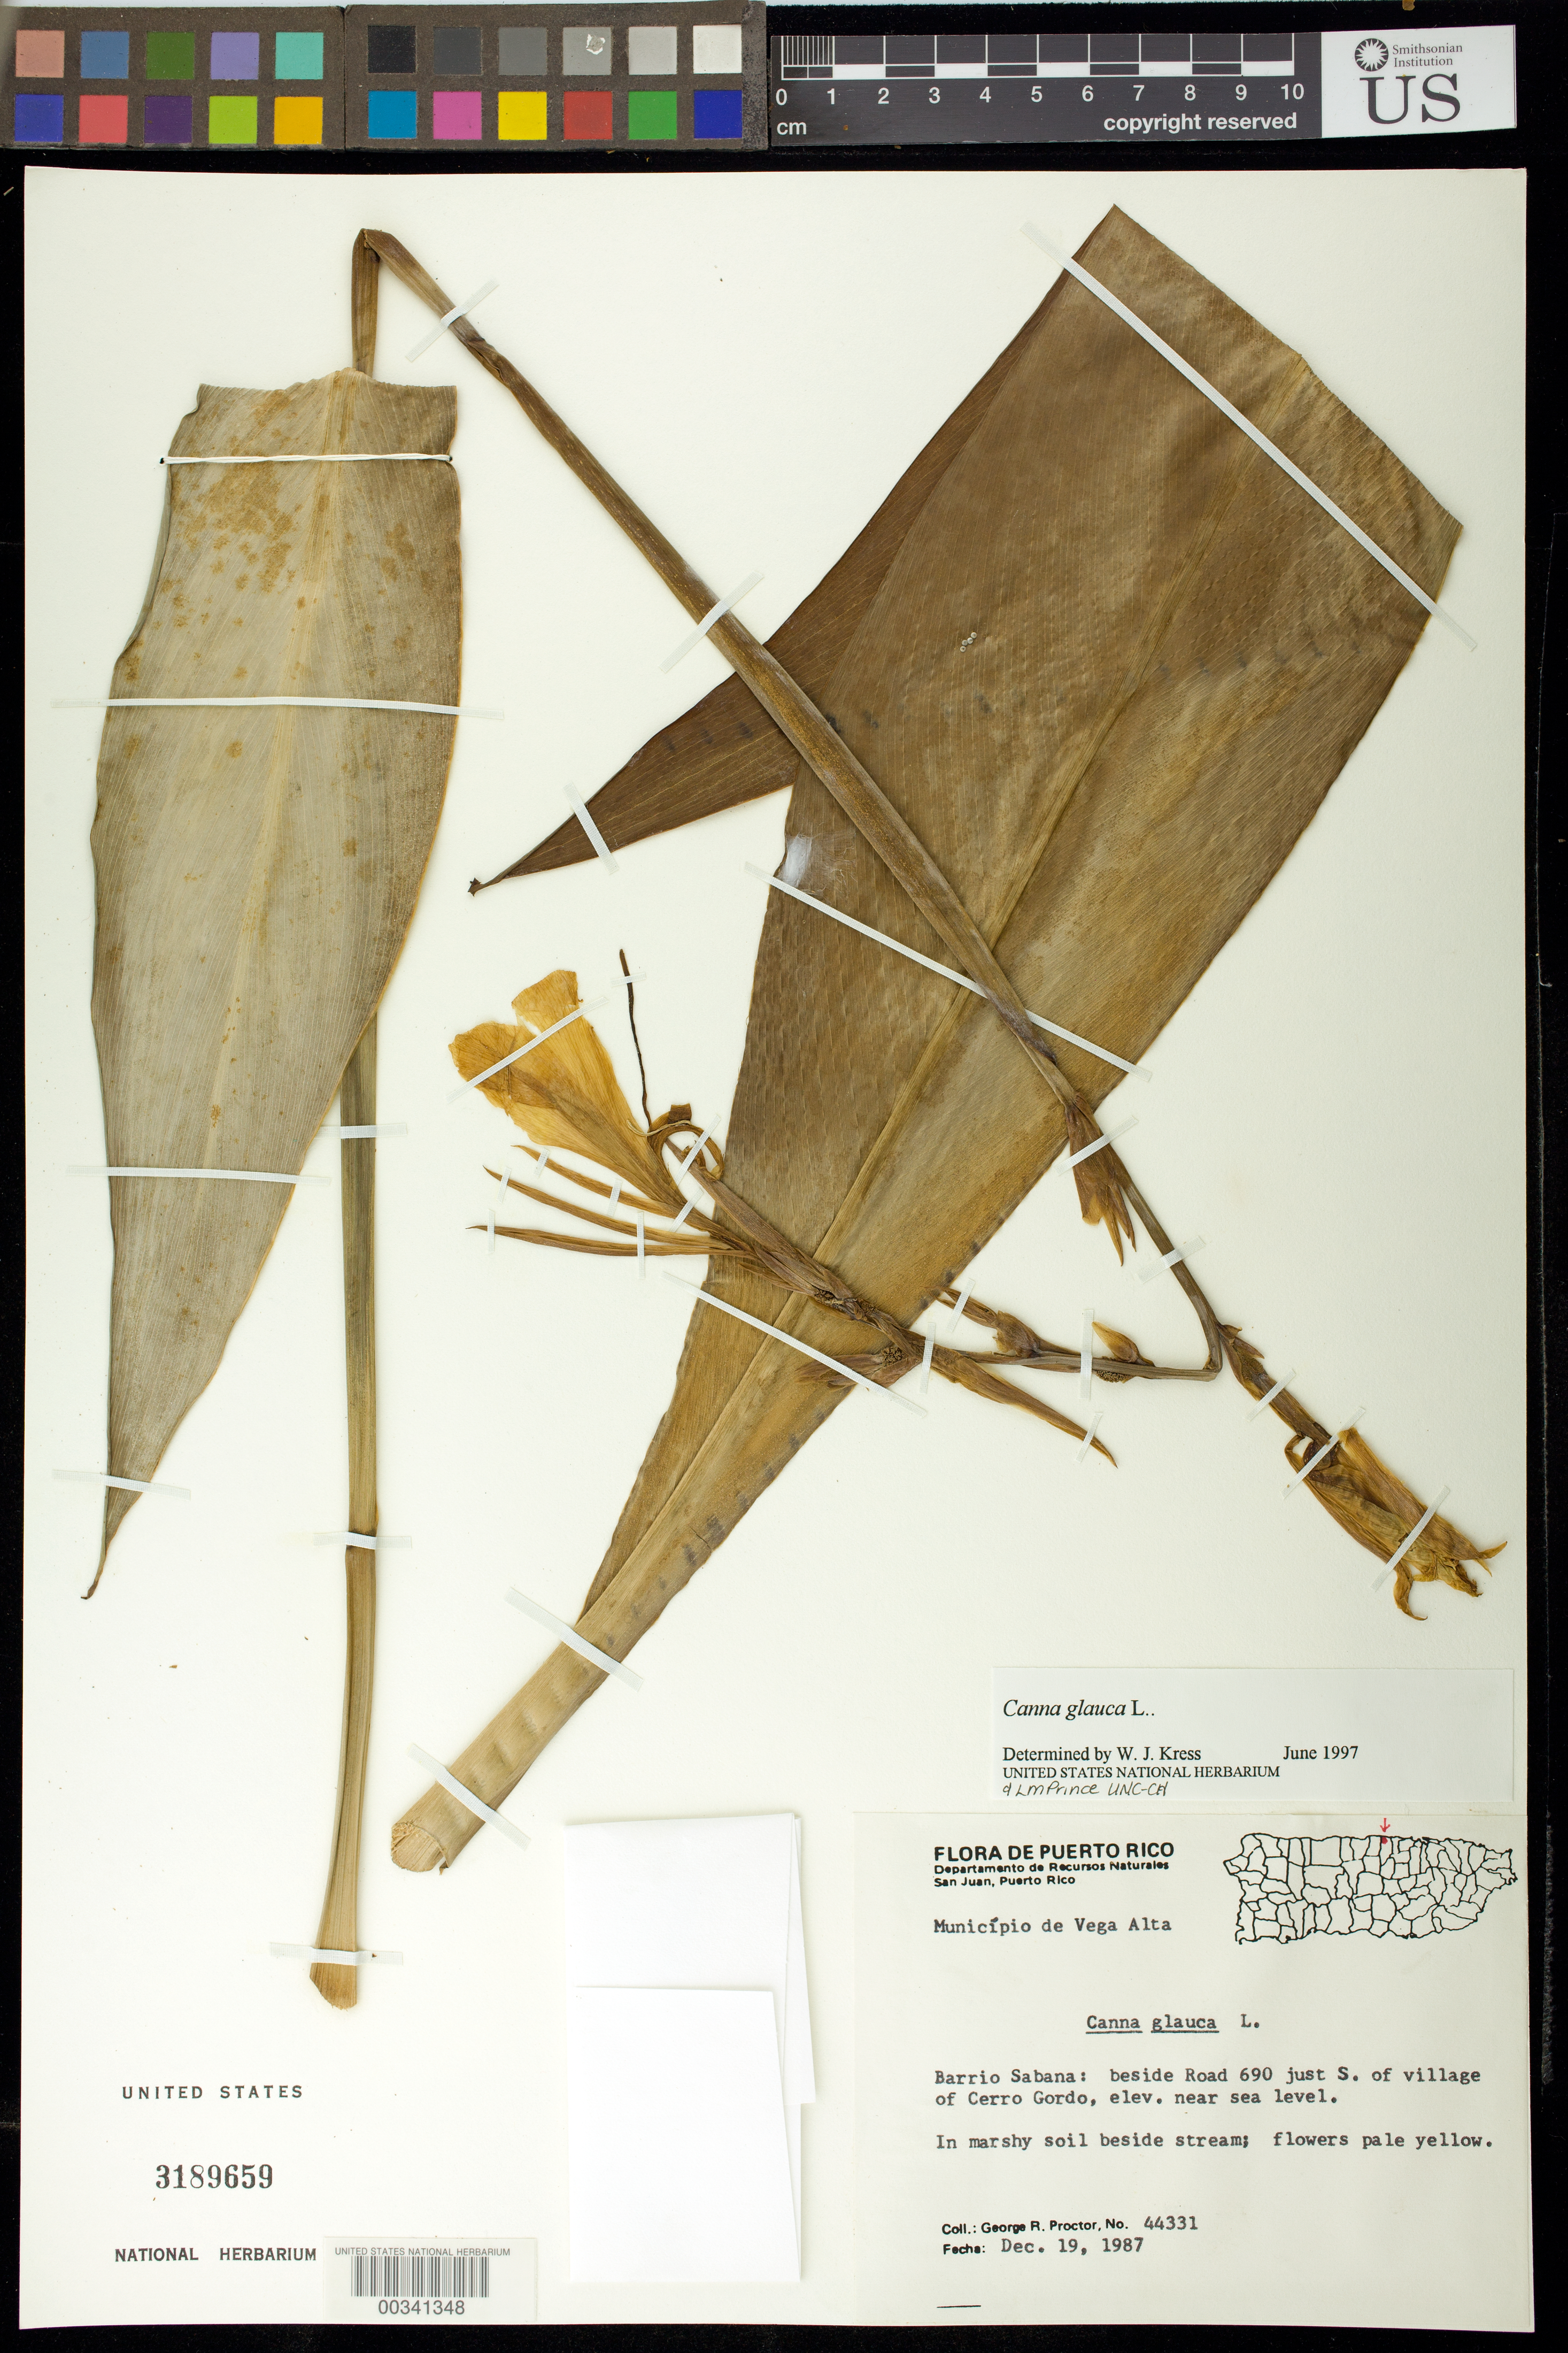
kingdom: Plantae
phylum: Tracheophyta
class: Liliopsida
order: Zingiberales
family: Cannaceae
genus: Canna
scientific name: Canna glauca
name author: L.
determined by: Segeren, W.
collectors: G. R. Proctor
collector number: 44331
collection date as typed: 19 Dec 1987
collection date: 1987-12-19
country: Puerto Rico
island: Greater Antilles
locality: Mun de vega alta, barrio sabana: beside road 690 just s of village of cerro gordo, near sea level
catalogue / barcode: US 3189659